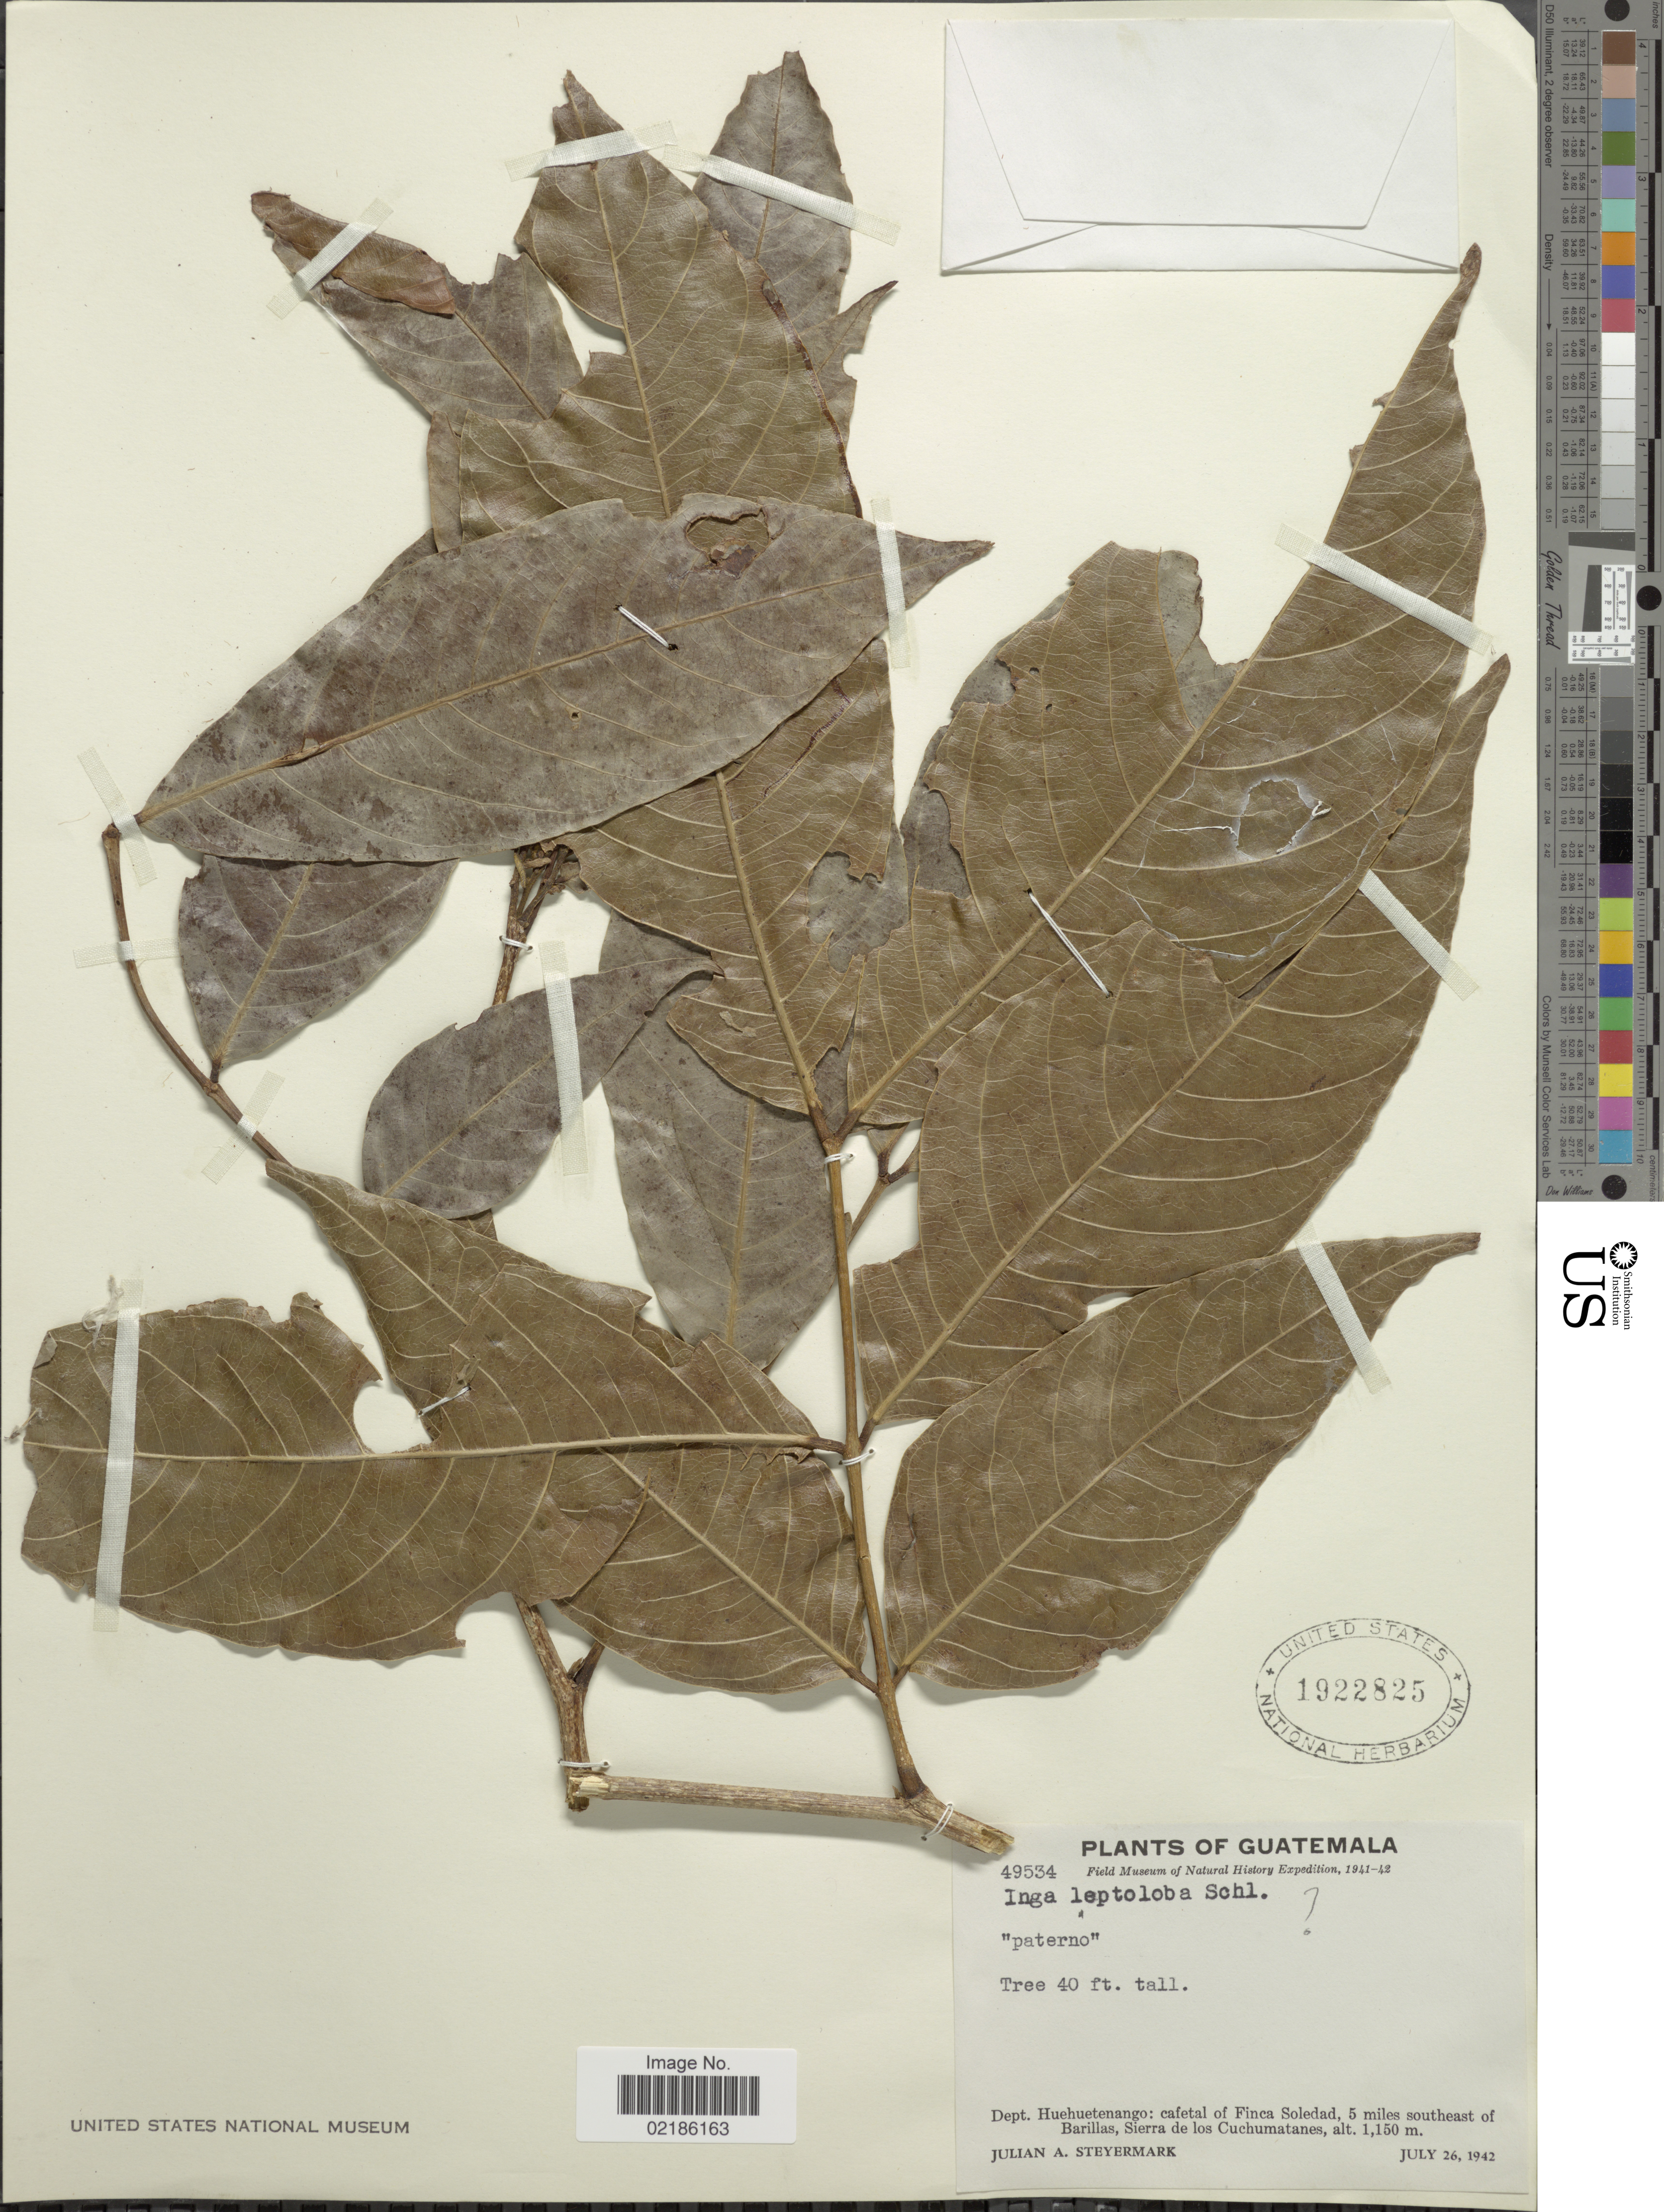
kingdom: Plantae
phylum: Tracheophyta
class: Magnoliopsida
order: Fabales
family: Fabaceae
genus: Inga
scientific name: Inga leptoloba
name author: Schltdl.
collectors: J. Steyermark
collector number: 49534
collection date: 1942-07-26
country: Guatemala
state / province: Huehuetenango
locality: Cafetal of Finca Soledad, 5 miles southeast of Barillas, Sierra de los Cuchumatanes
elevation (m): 1150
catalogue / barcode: US 1922825